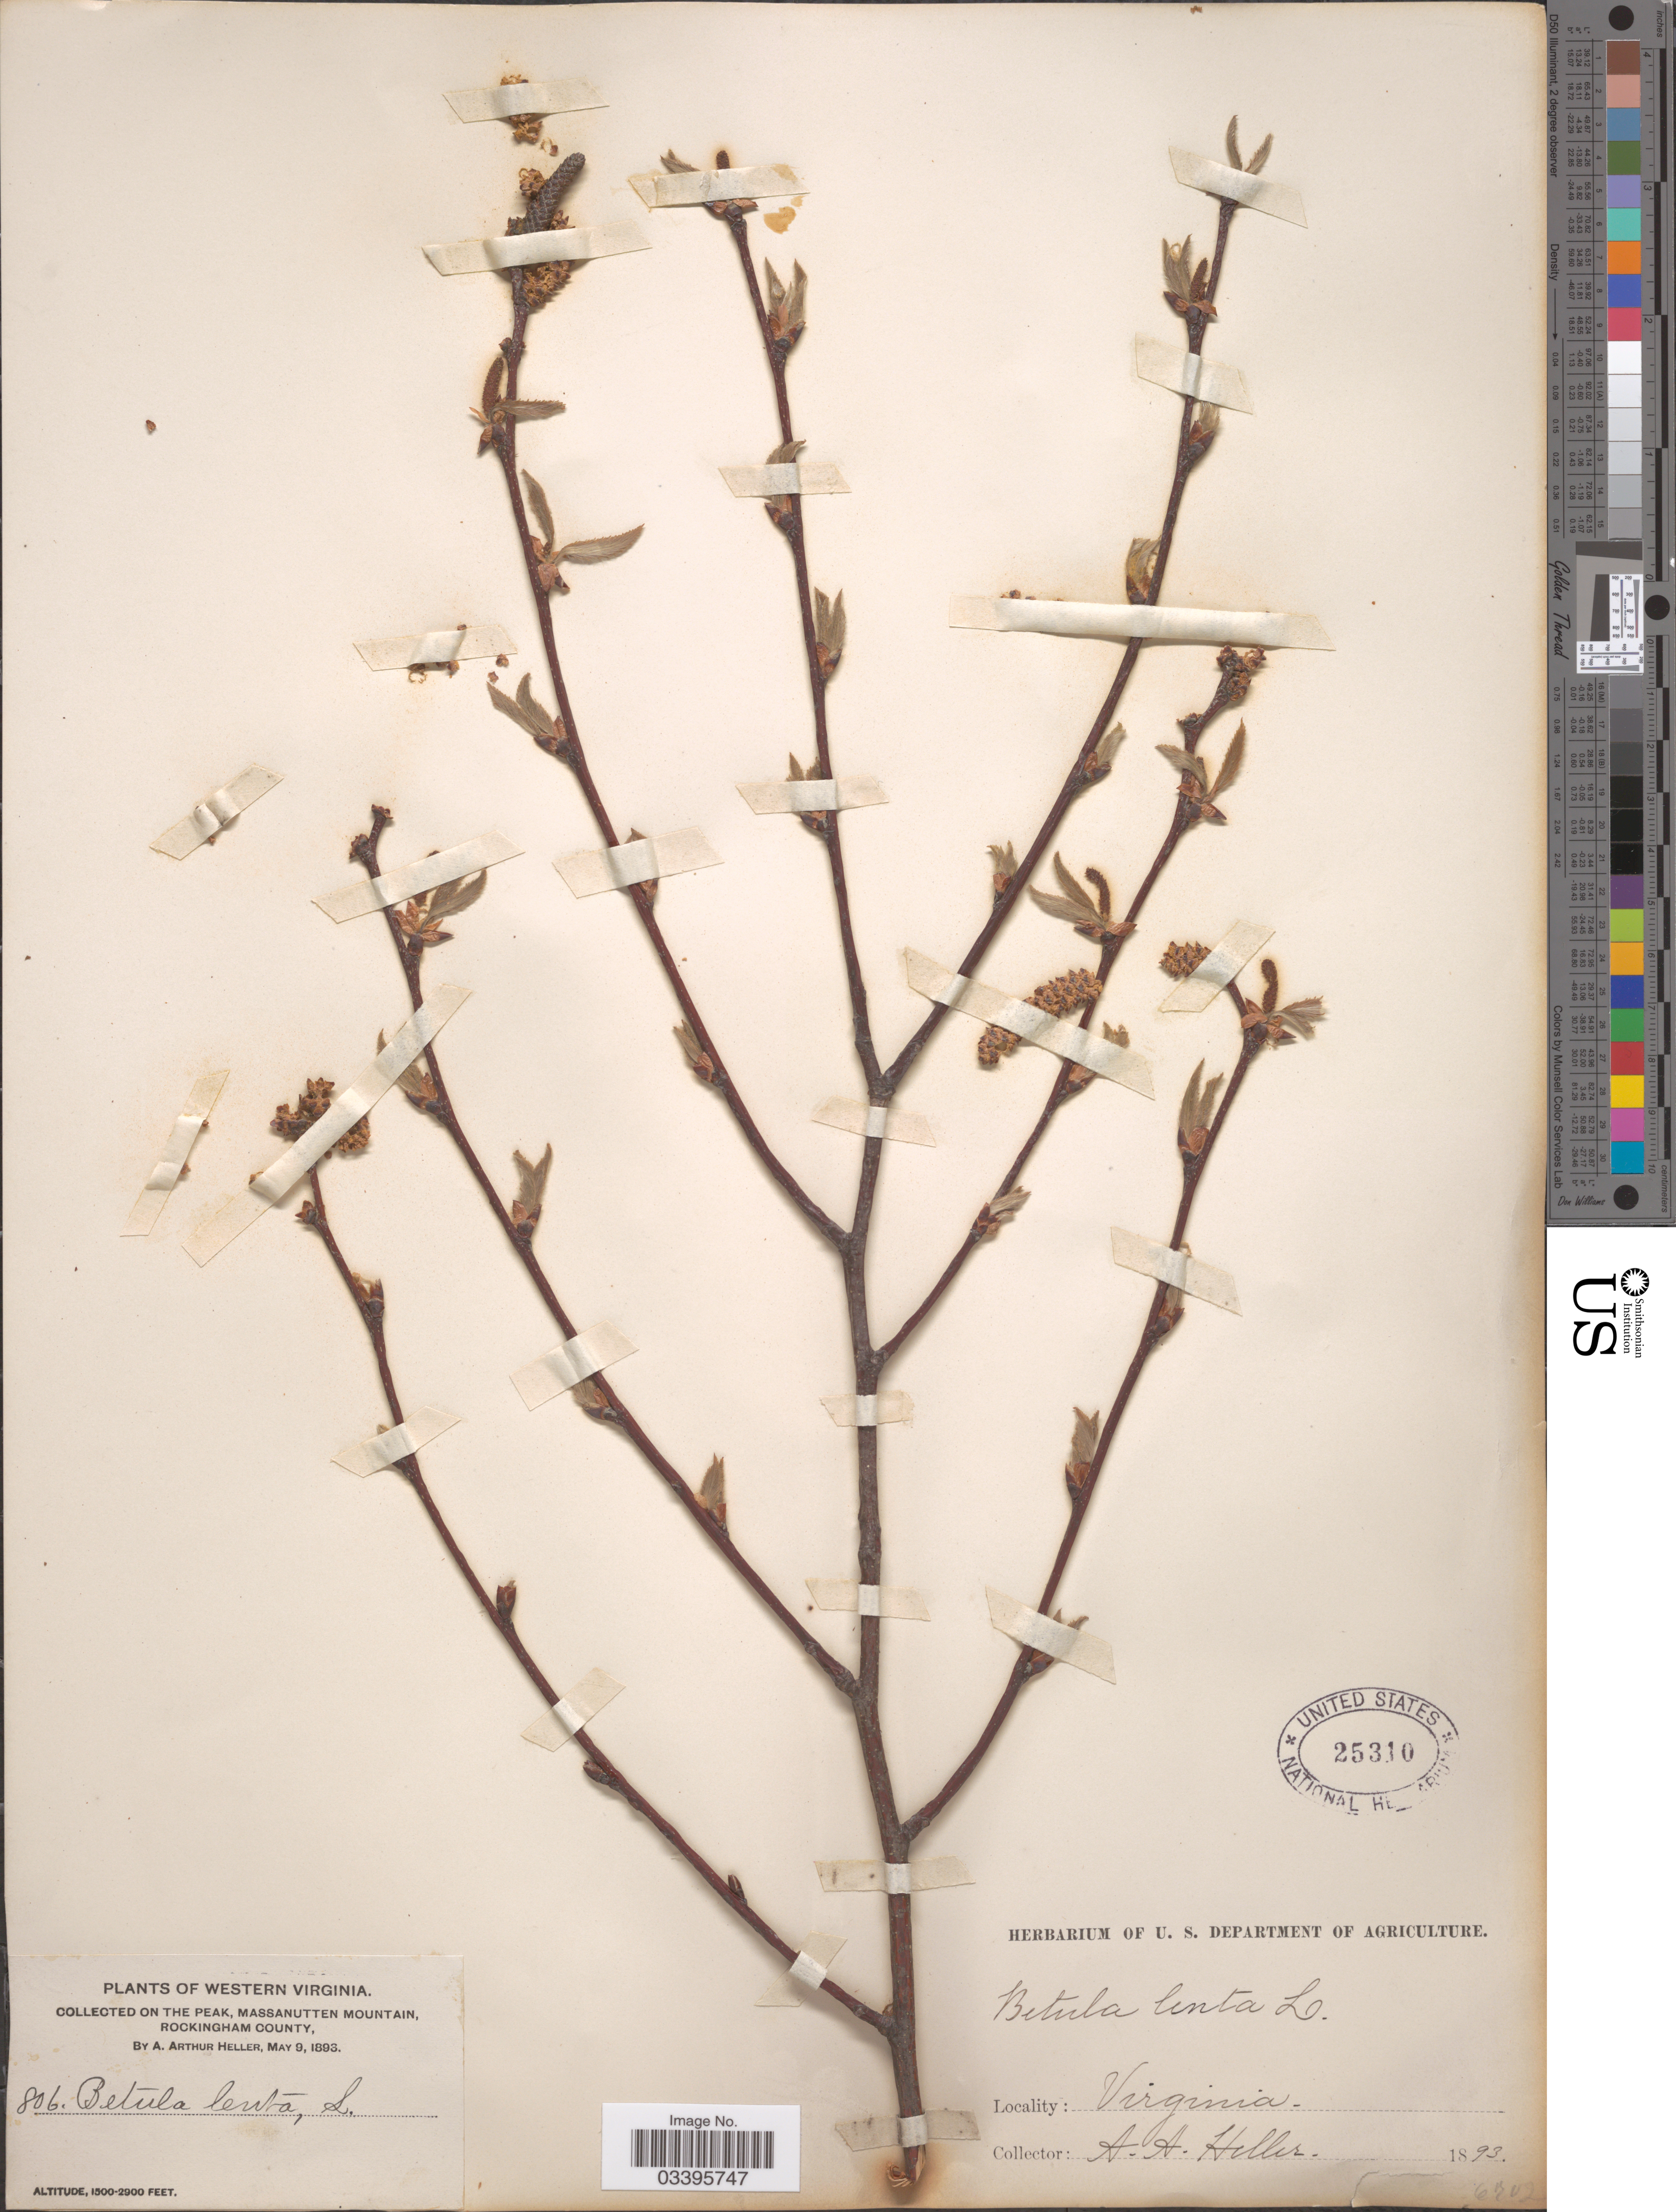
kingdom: Plantae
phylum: Tracheophyta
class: Magnoliopsida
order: Fagales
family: Betulaceae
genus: Betula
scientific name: Betula lenta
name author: L.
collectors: A. A. Heller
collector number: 806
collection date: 1893-05-09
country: United States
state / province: Virginia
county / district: Rockingham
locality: Western Virginia. On the Peak, Massanutten Mountain, Rockingham County.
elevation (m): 457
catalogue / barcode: US 25310